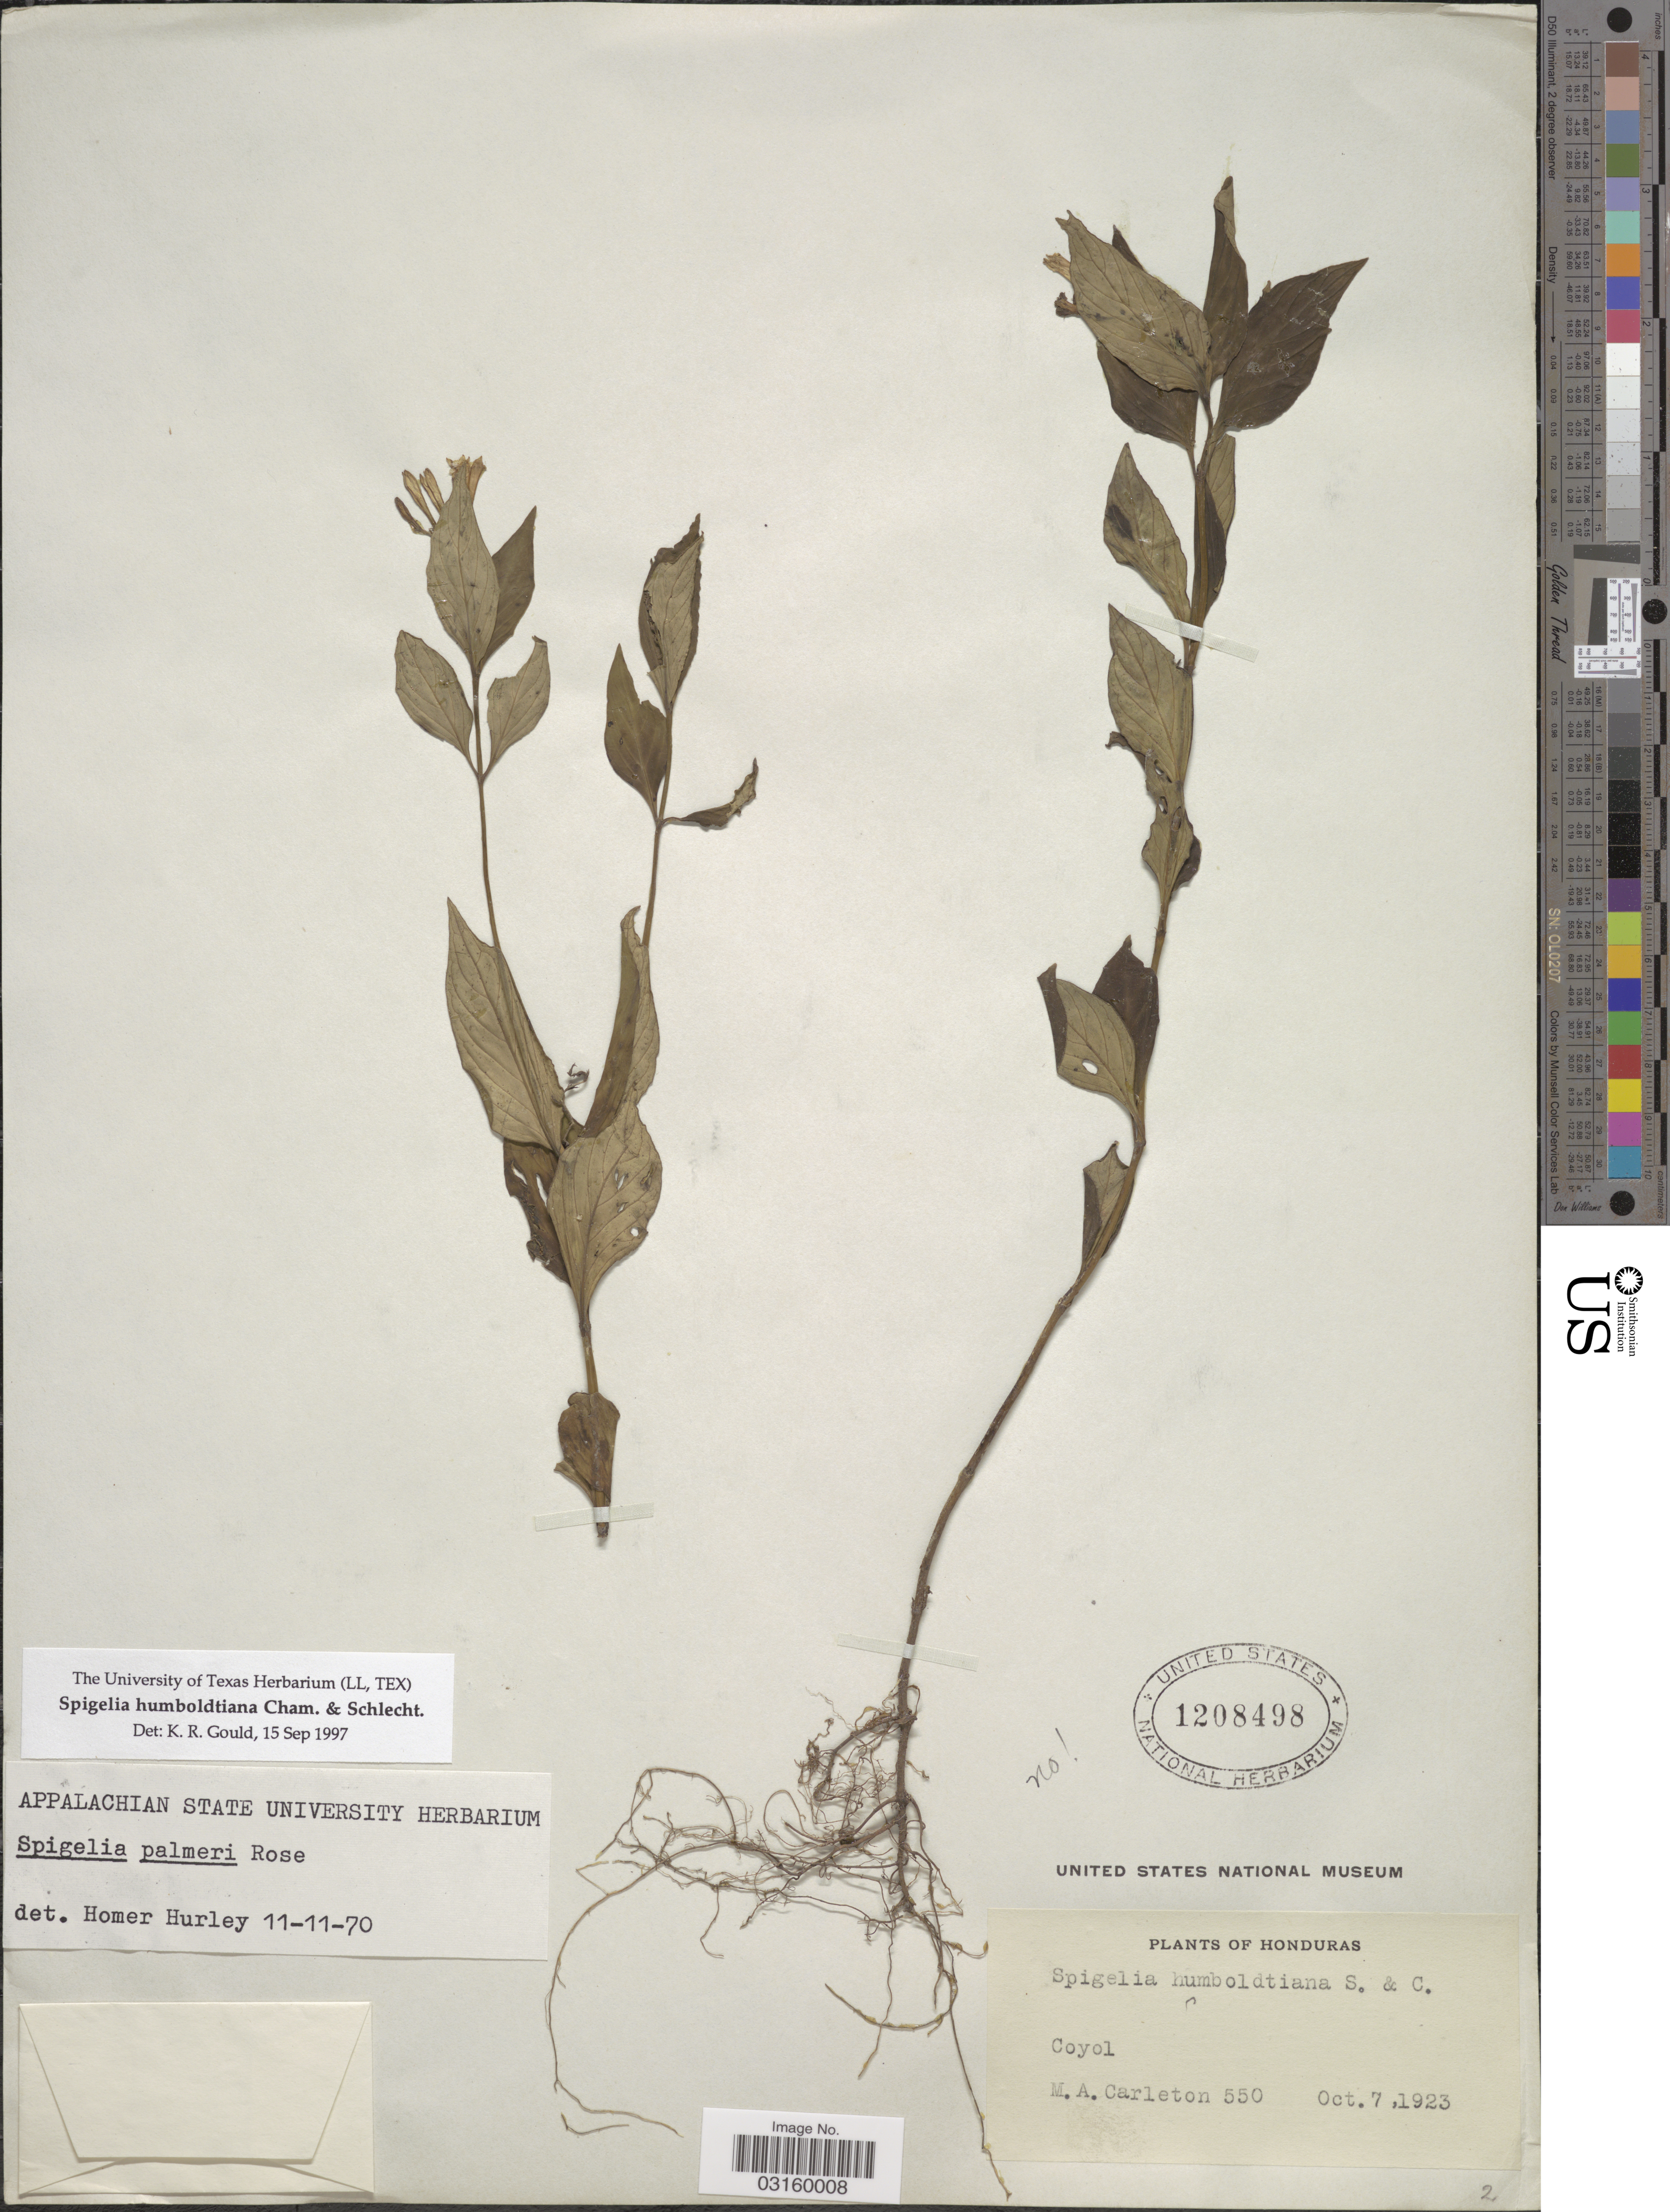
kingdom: Plantae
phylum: Tracheophyta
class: Magnoliopsida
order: Gentianales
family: Loganiaceae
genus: Spigelia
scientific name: Spigelia humboldtiana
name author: Cham. & Schltdl.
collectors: M. A. Carleton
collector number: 550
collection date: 1923-10-07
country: Honduras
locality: Coyol.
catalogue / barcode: US 1208498